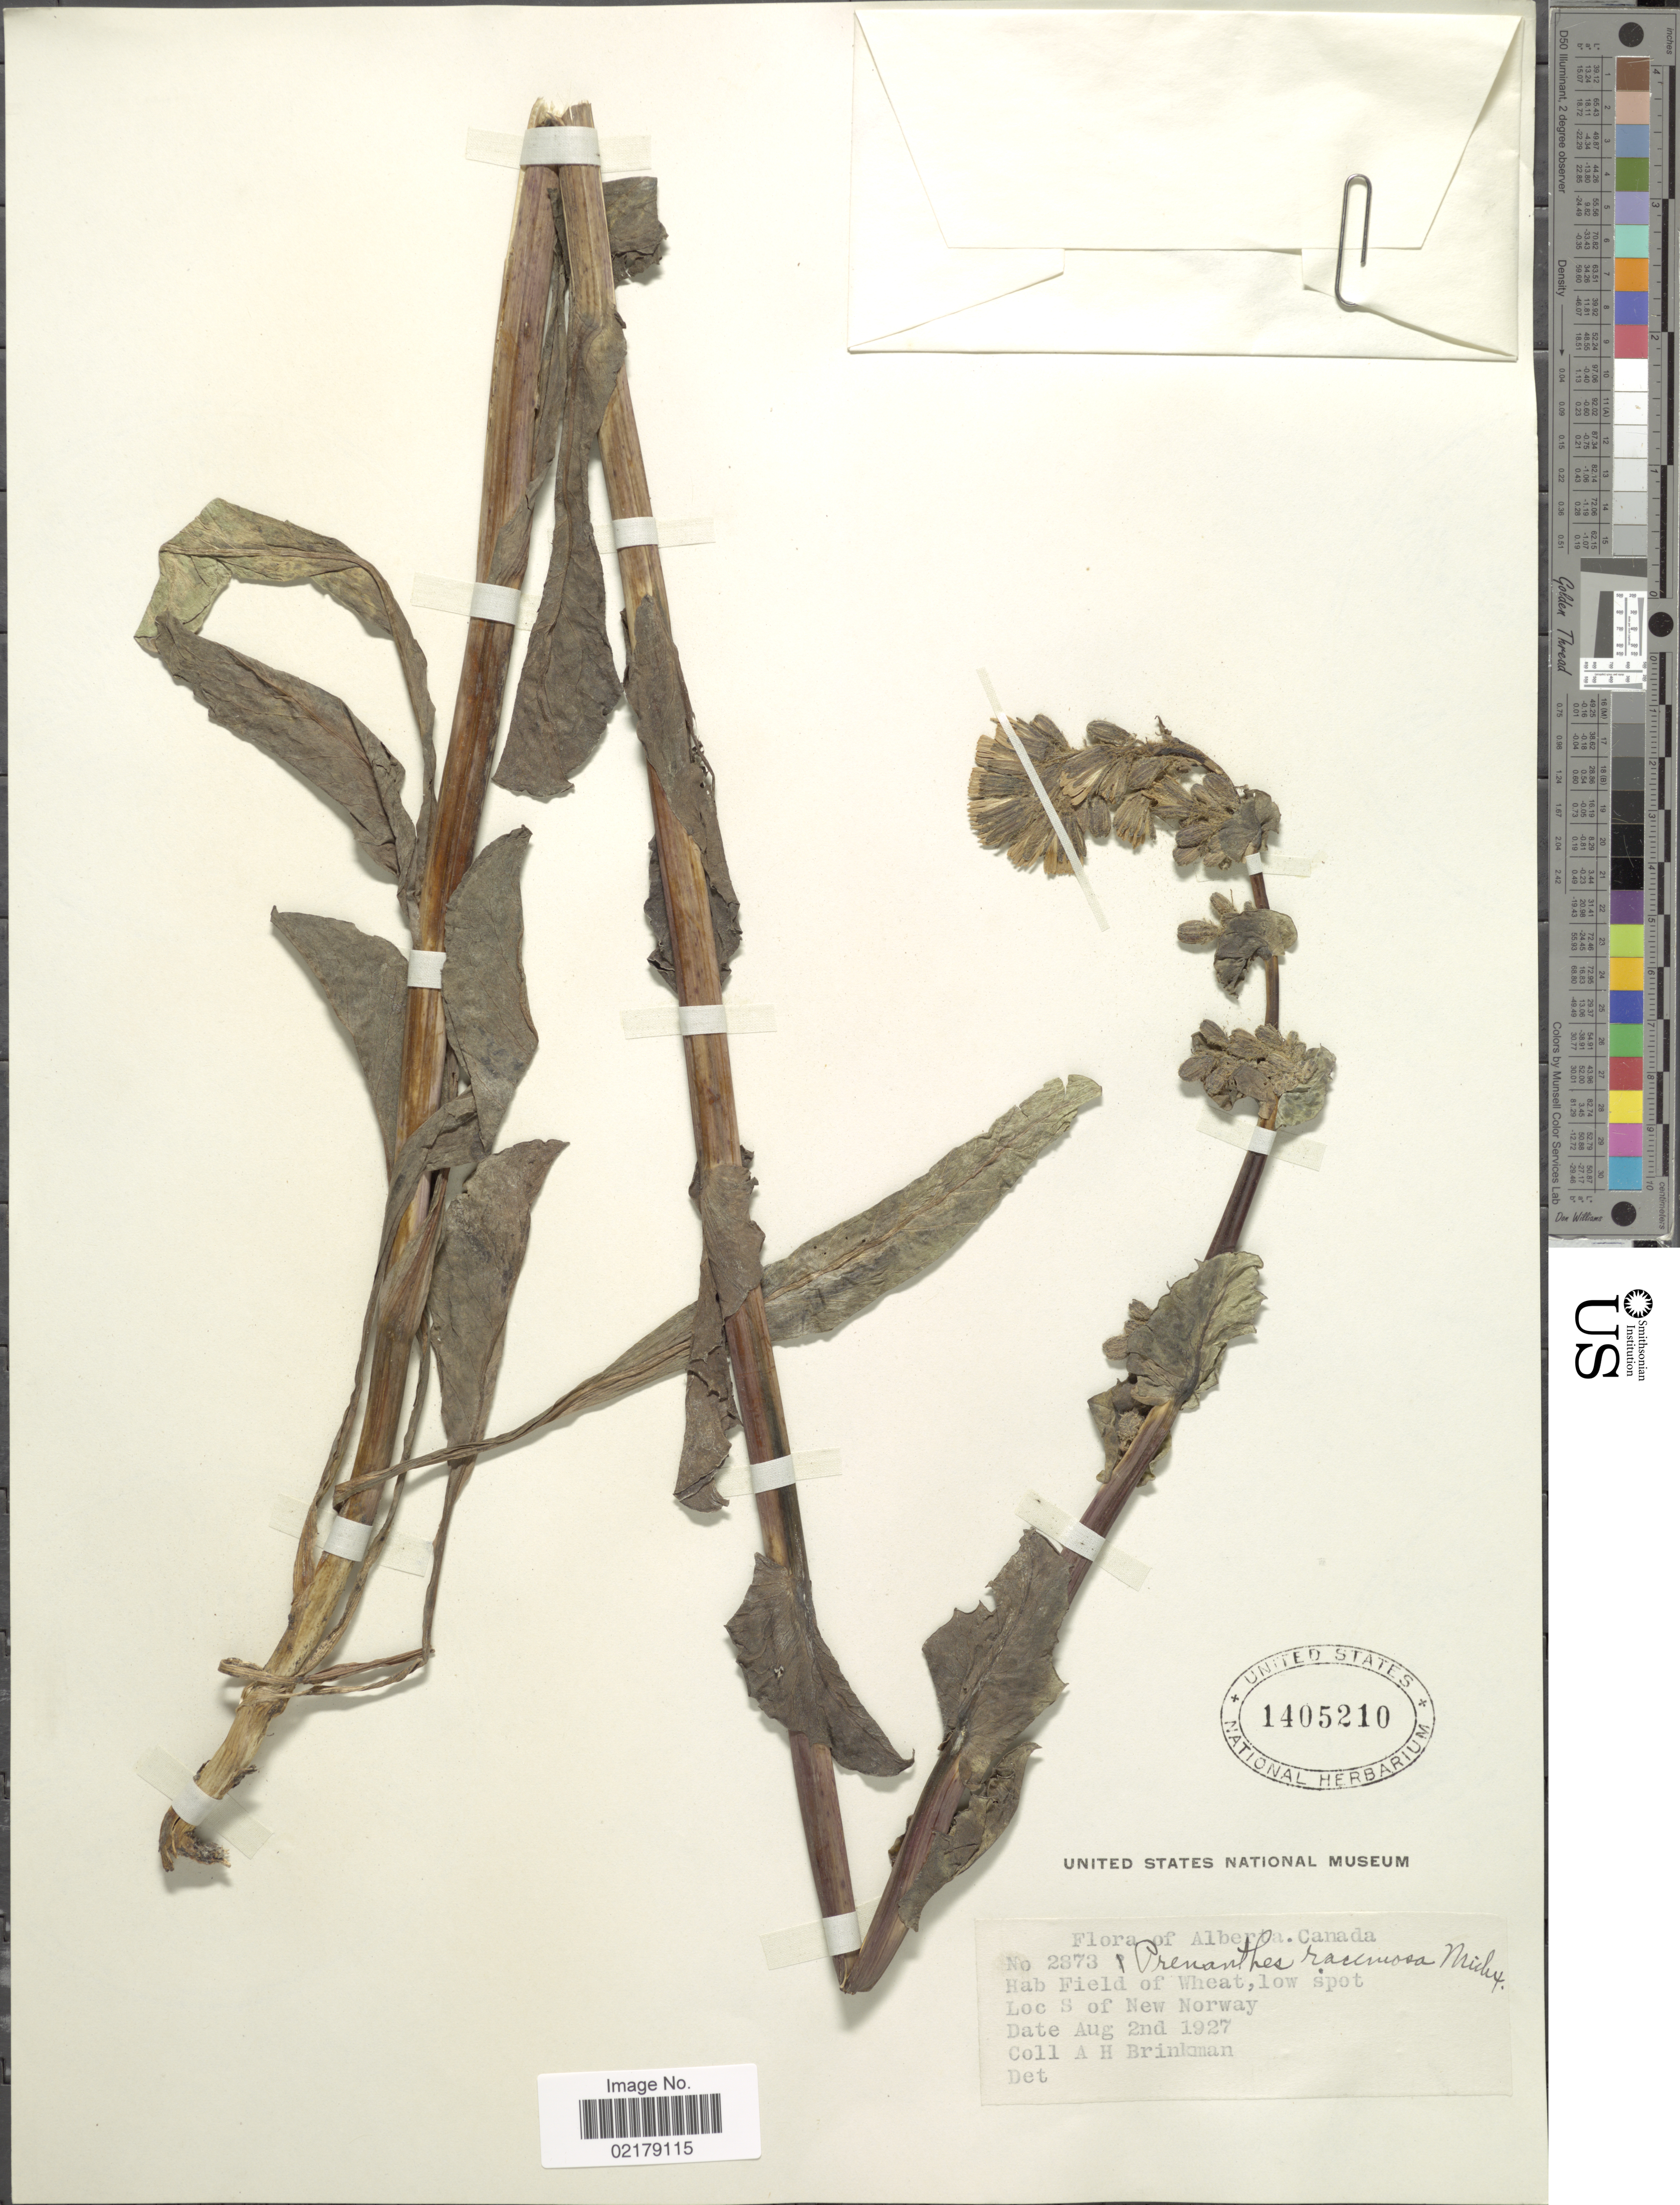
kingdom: Plantae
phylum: Tracheophyta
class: Magnoliopsida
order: Asterales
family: Asteraceae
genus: Nabalus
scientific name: Nabalus racemosus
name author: (Michx.) Hook.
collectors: A. Brinkman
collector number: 2873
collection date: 1927-08-02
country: Canada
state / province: Alberta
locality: Field of Wheat, oow spot, S of New Norway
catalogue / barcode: US 1405210